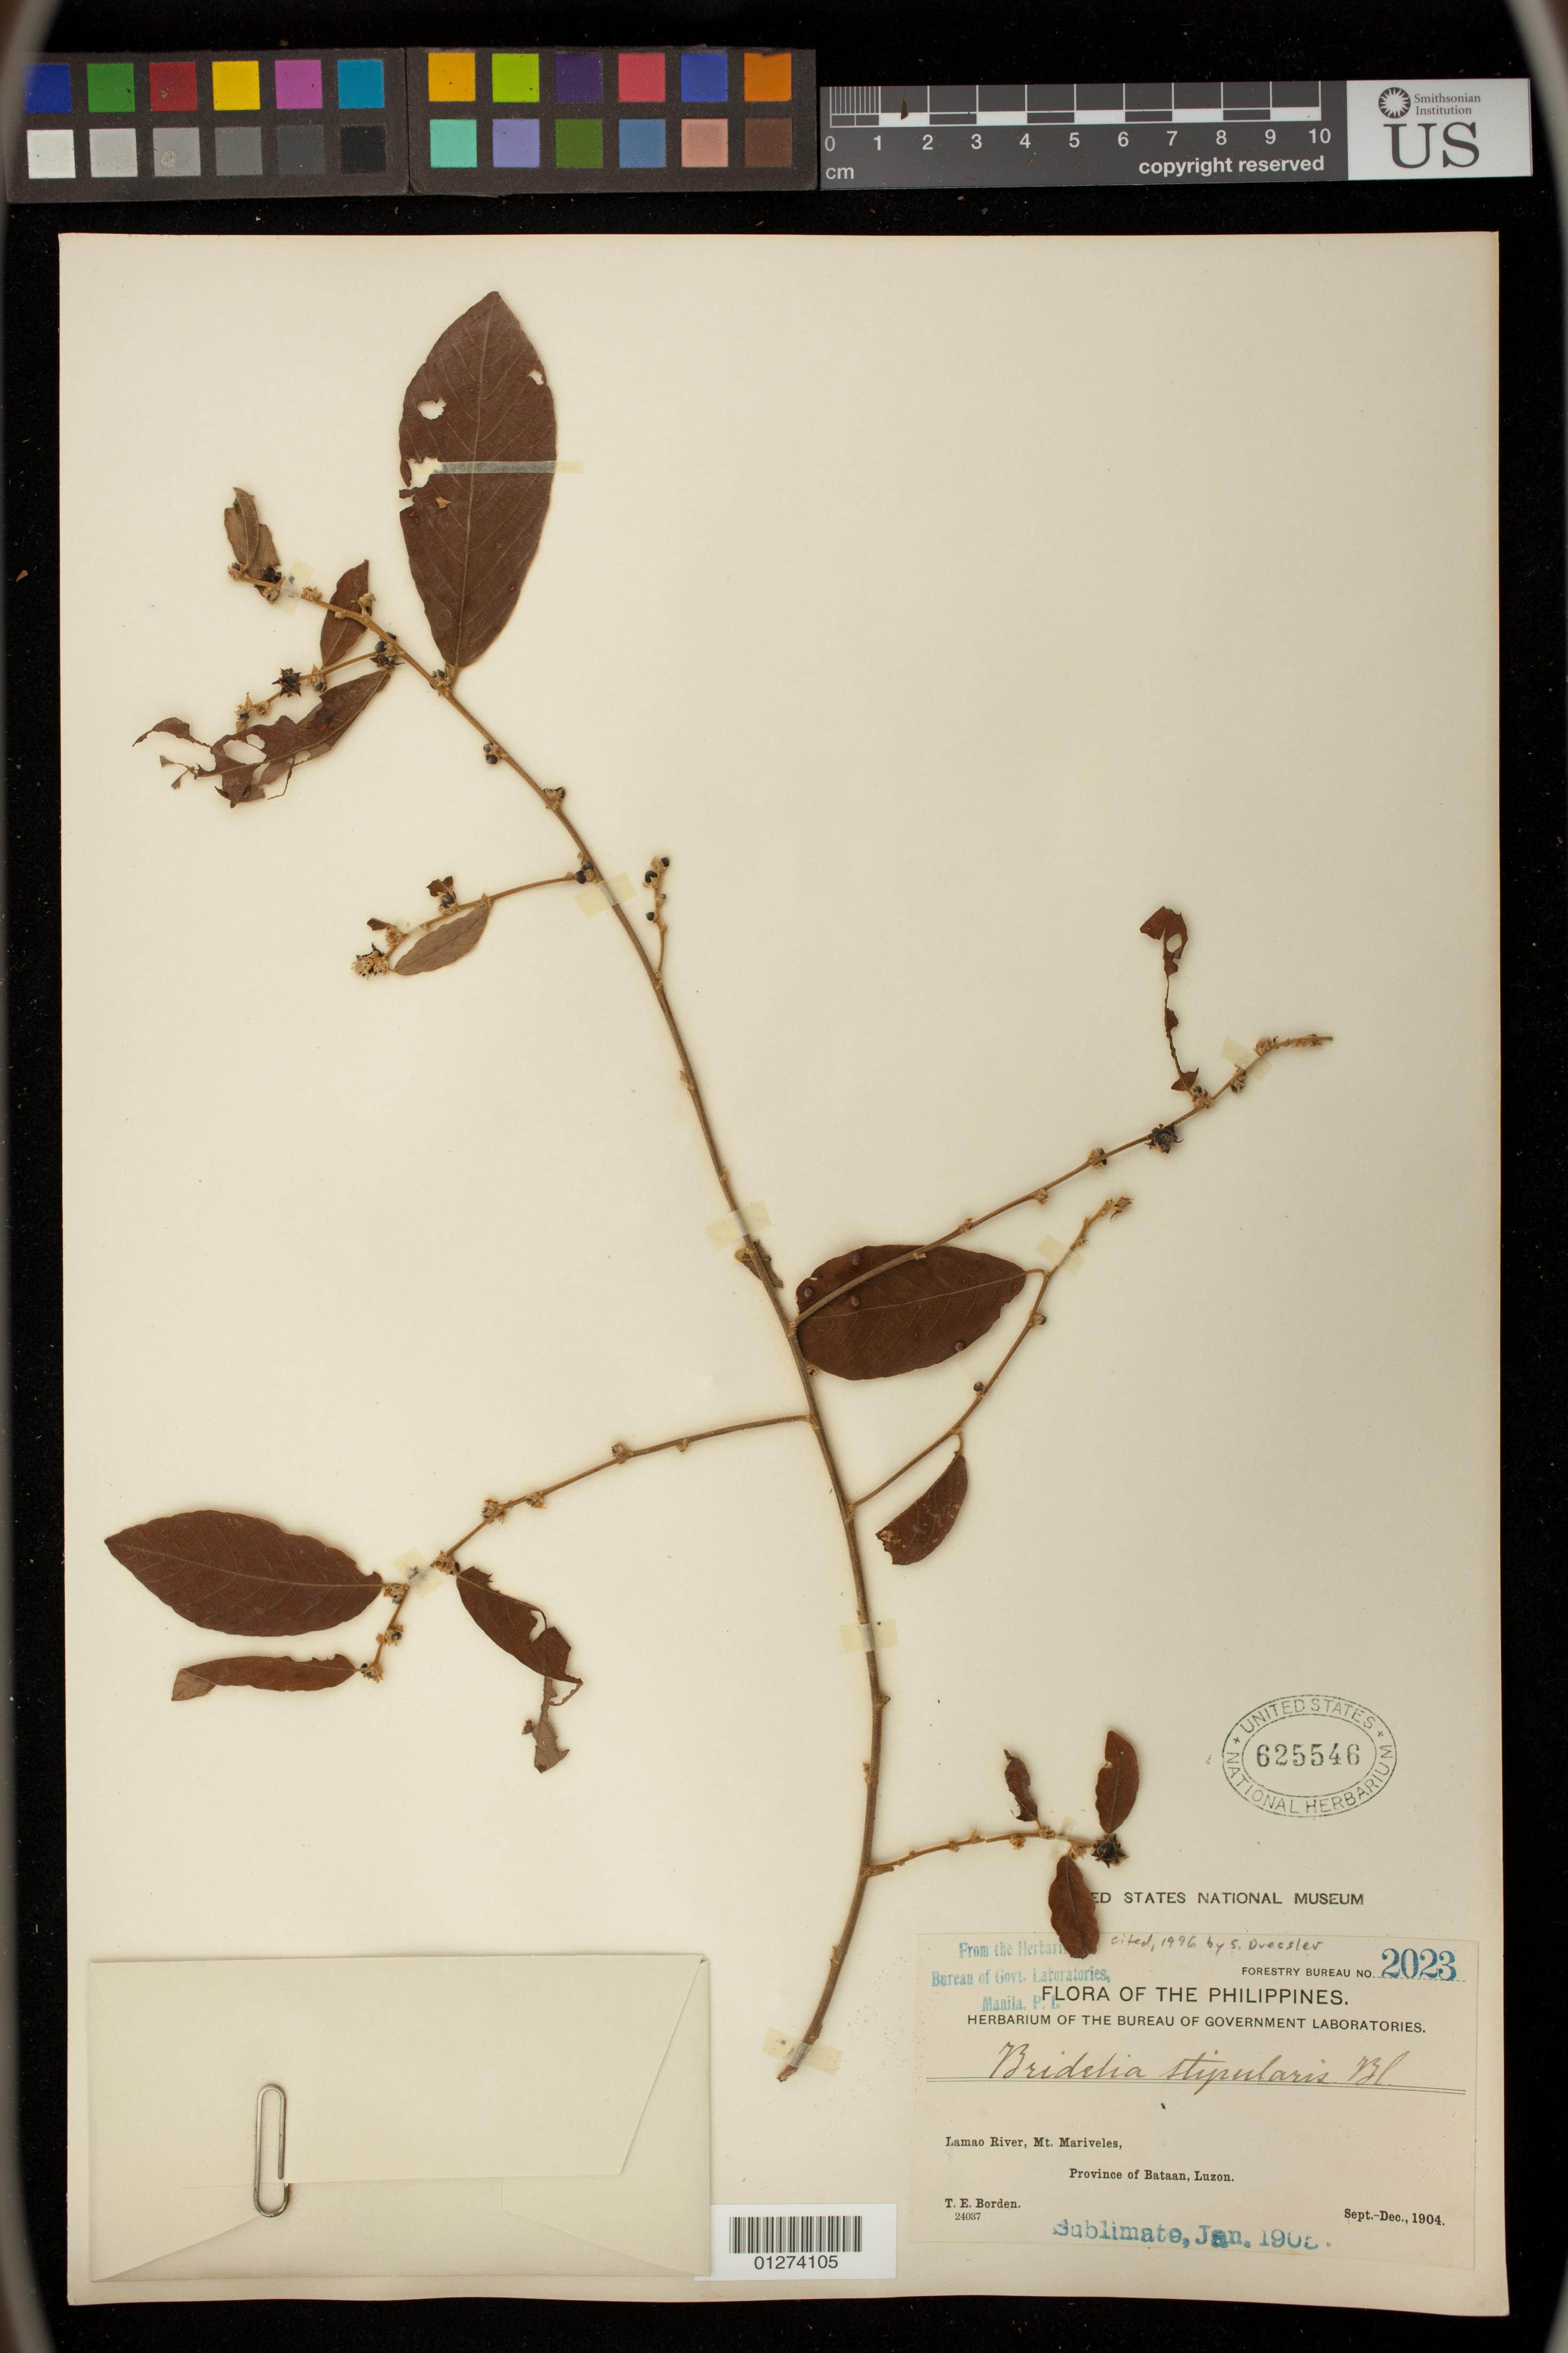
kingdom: Plantae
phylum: Tracheophyta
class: Magnoliopsida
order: Malpighiales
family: Phyllanthaceae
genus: Bridelia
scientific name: Bridelia stipularis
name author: (L.) Blume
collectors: T. E. Borden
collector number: For. Bur. 2023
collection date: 1904-09/1904-12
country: Philippines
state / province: Central Luzon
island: Luzon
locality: Lamao River, Mt. Mariveles, Province of Bataan, Luzon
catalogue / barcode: US 625546